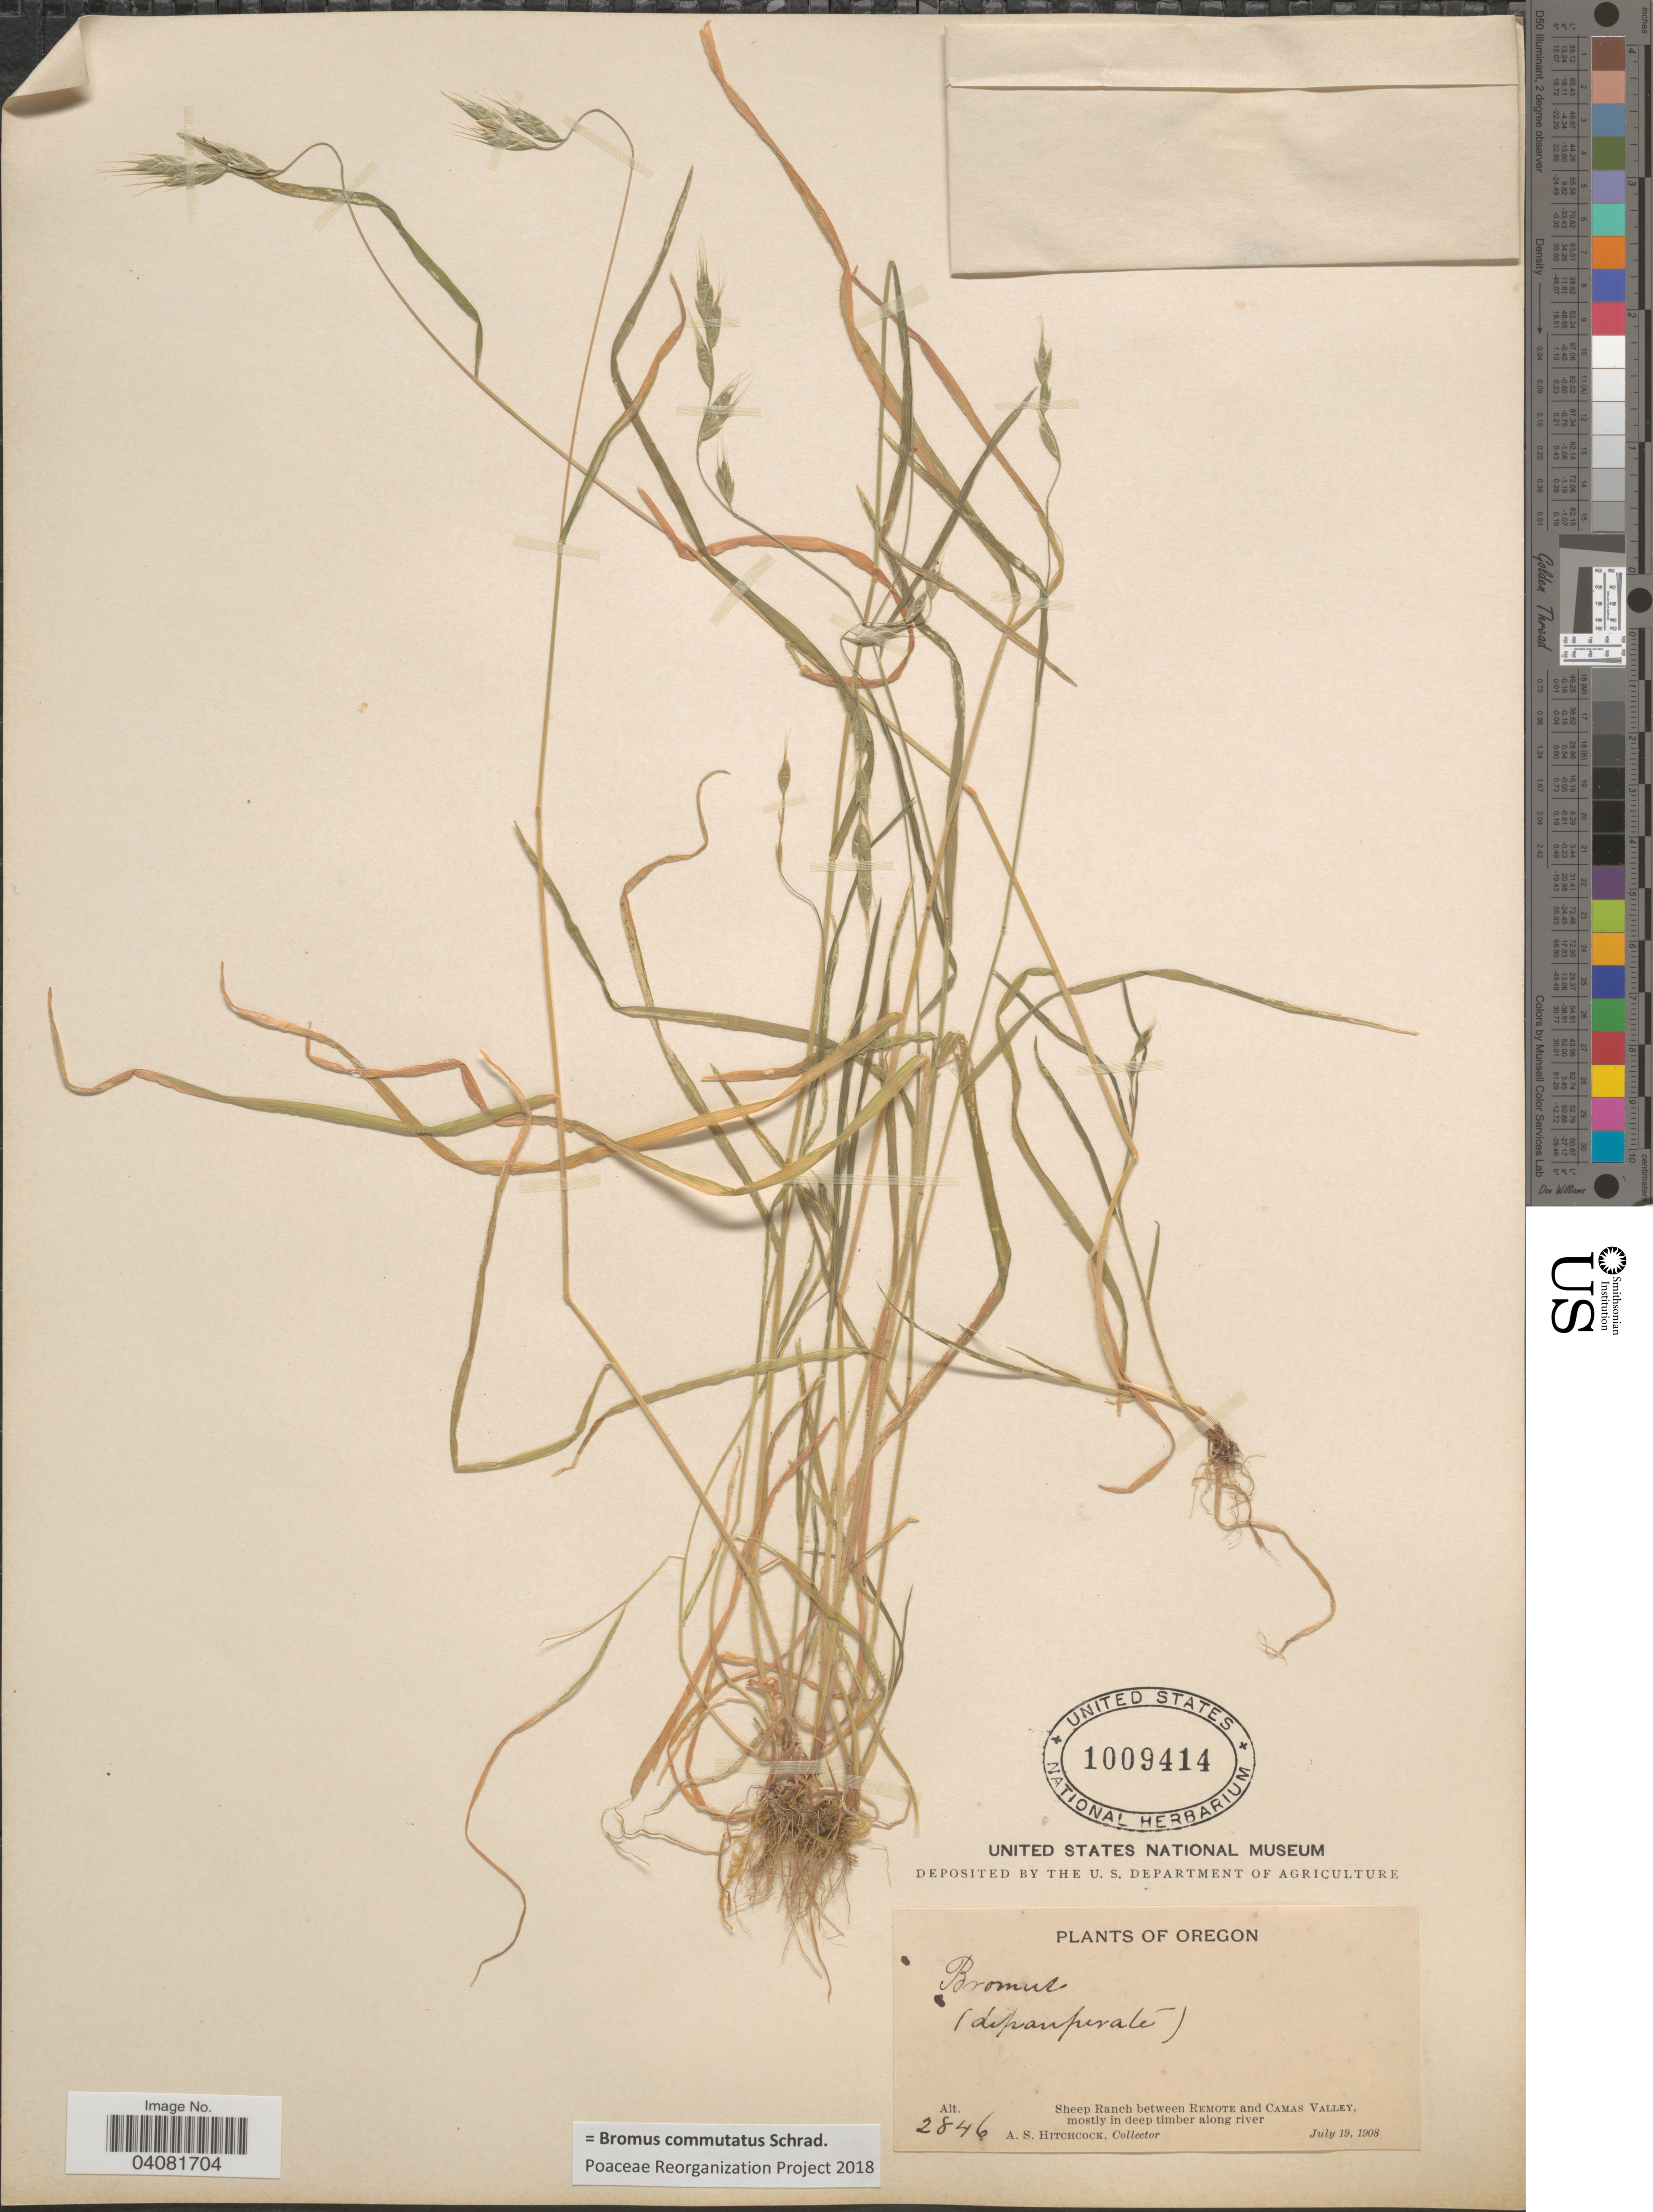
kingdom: Plantae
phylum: Tracheophyta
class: Liliopsida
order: Poales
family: Poaceae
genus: Bromus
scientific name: Bromus commutatus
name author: Schrad.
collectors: A. S. Hitchcock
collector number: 2846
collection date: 1908-07-19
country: United States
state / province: Oregon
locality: Sheep Ranch between Remote and Camas Valley.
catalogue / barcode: US 1009414